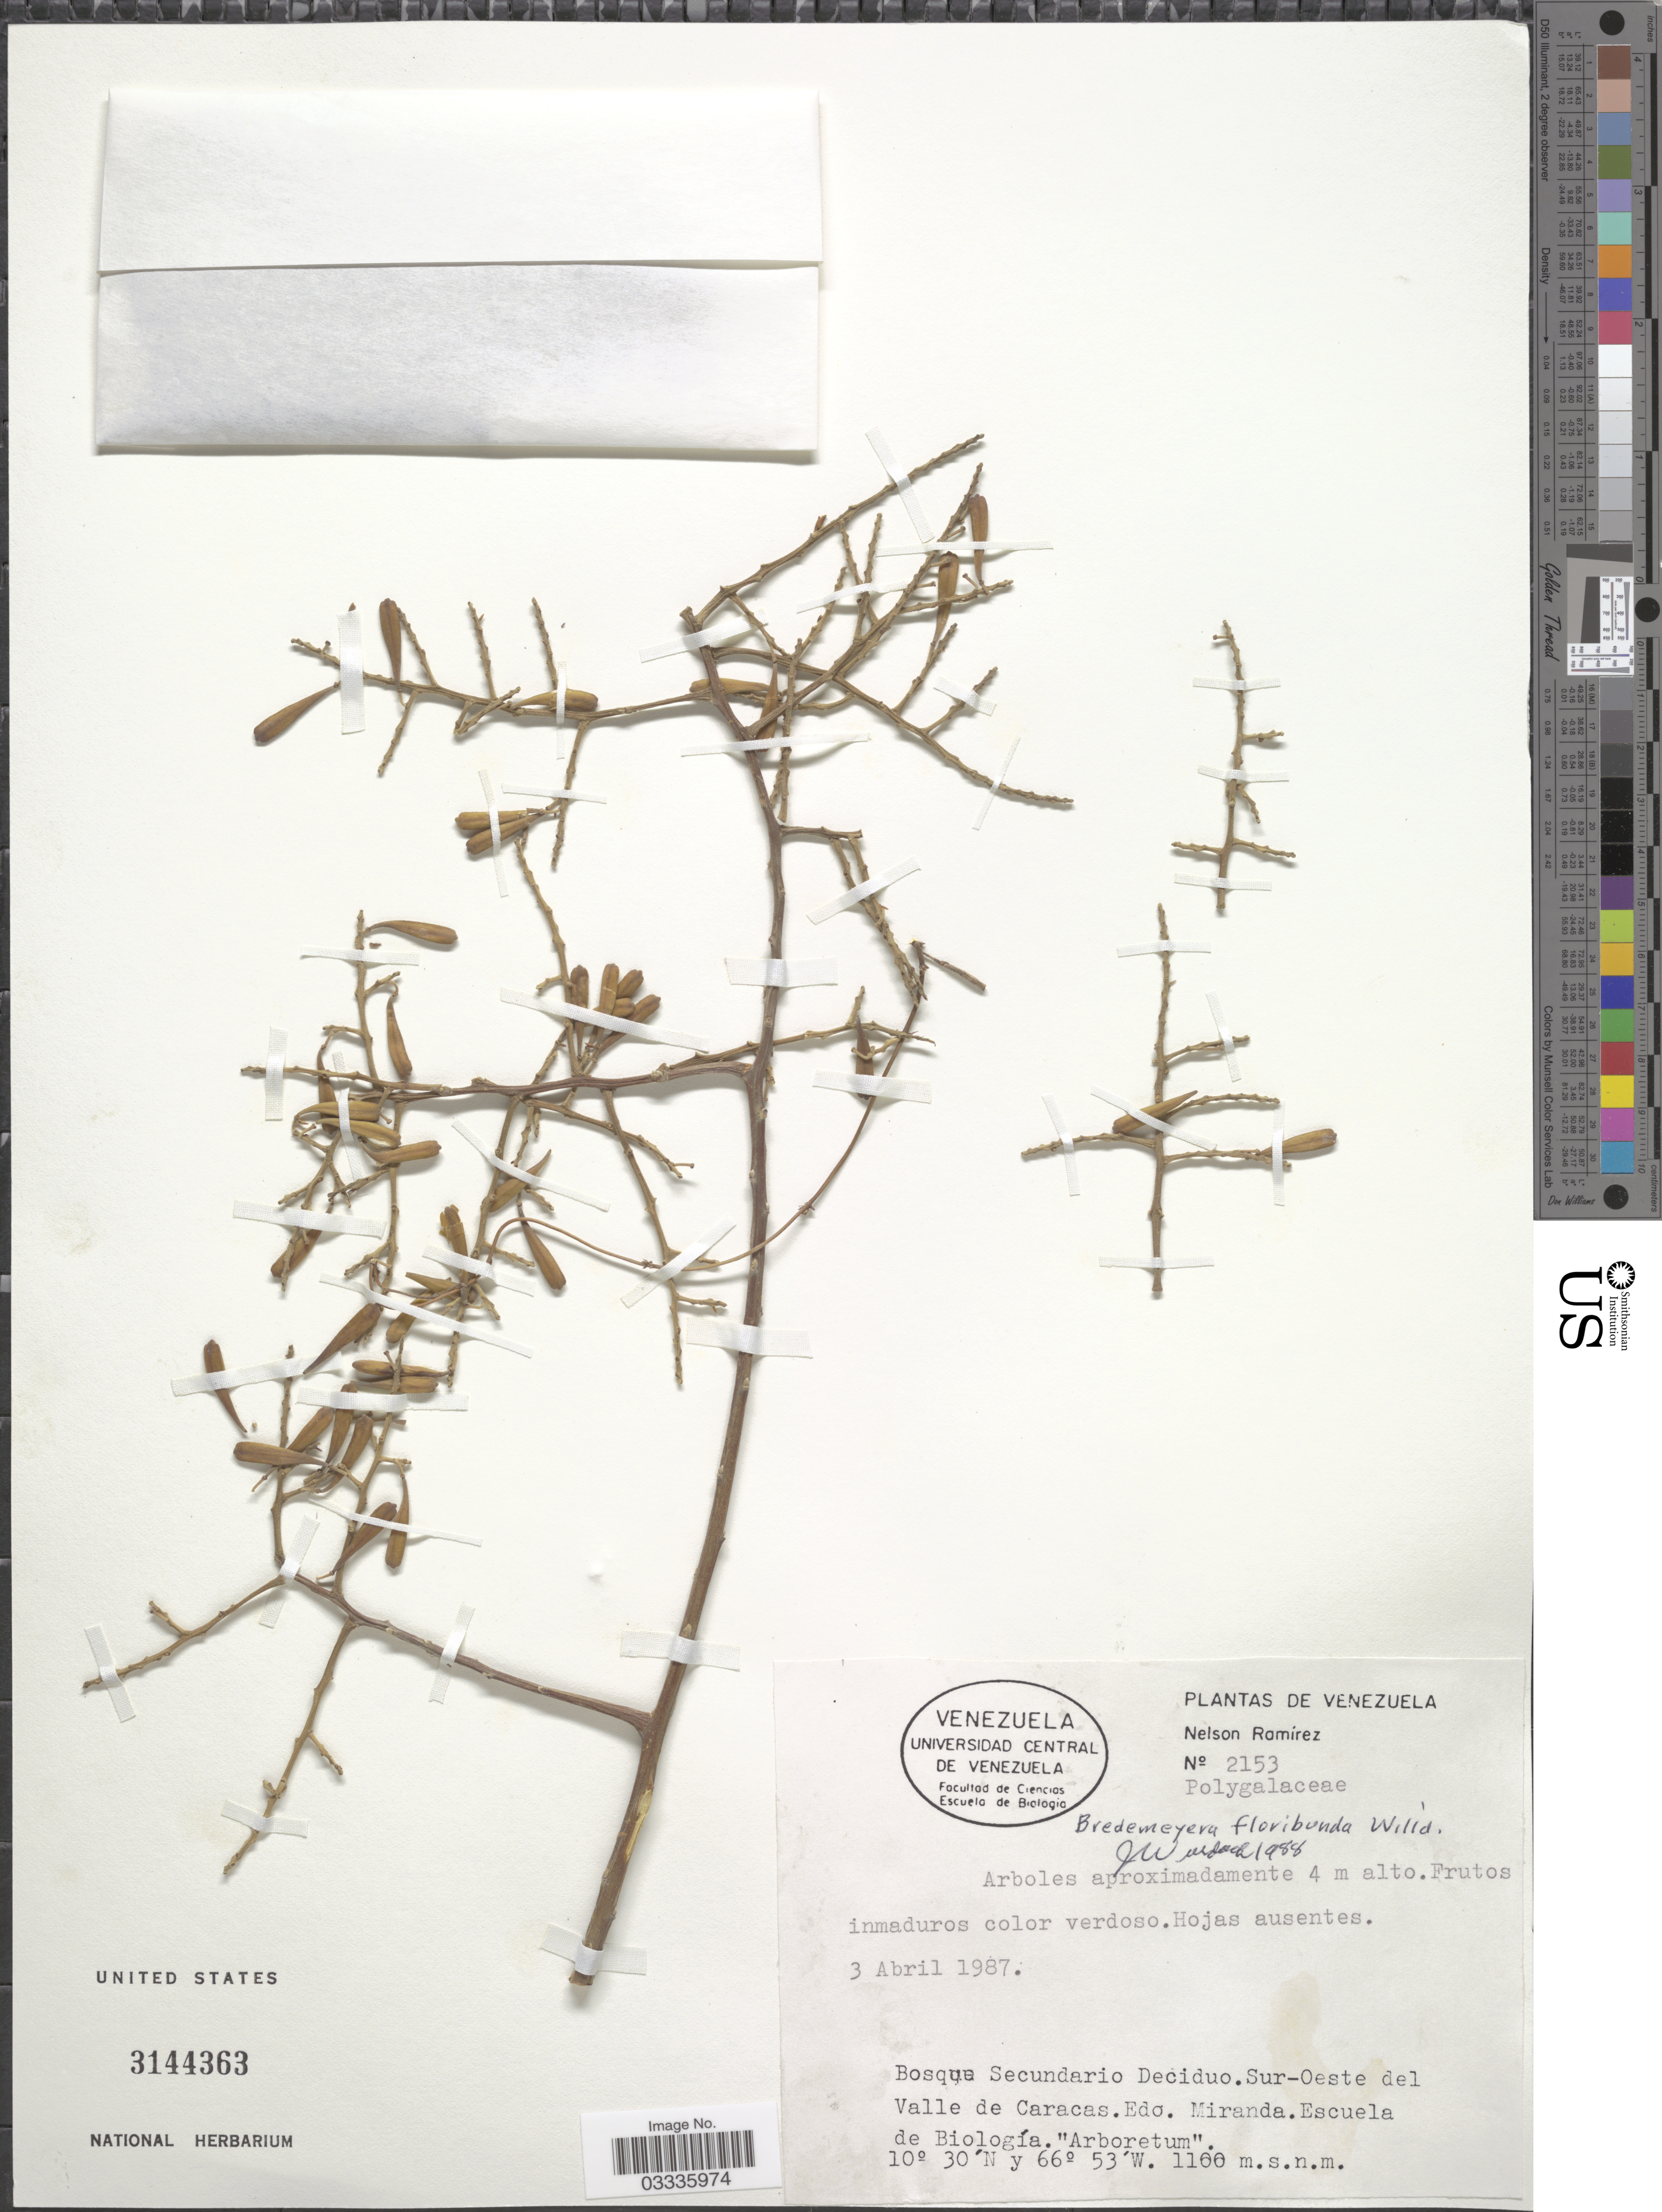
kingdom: Plantae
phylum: Tracheophyta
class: Magnoliopsida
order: Fabales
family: Polygalaceae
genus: Bredemeyera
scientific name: Bredemeyera floribunda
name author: Willd.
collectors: N. Ramírez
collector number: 2153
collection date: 1987-04-03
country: Venezuela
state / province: Miranda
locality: Sur-Oeste del Valle de Caracas.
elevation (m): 1100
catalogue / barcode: US 3144363